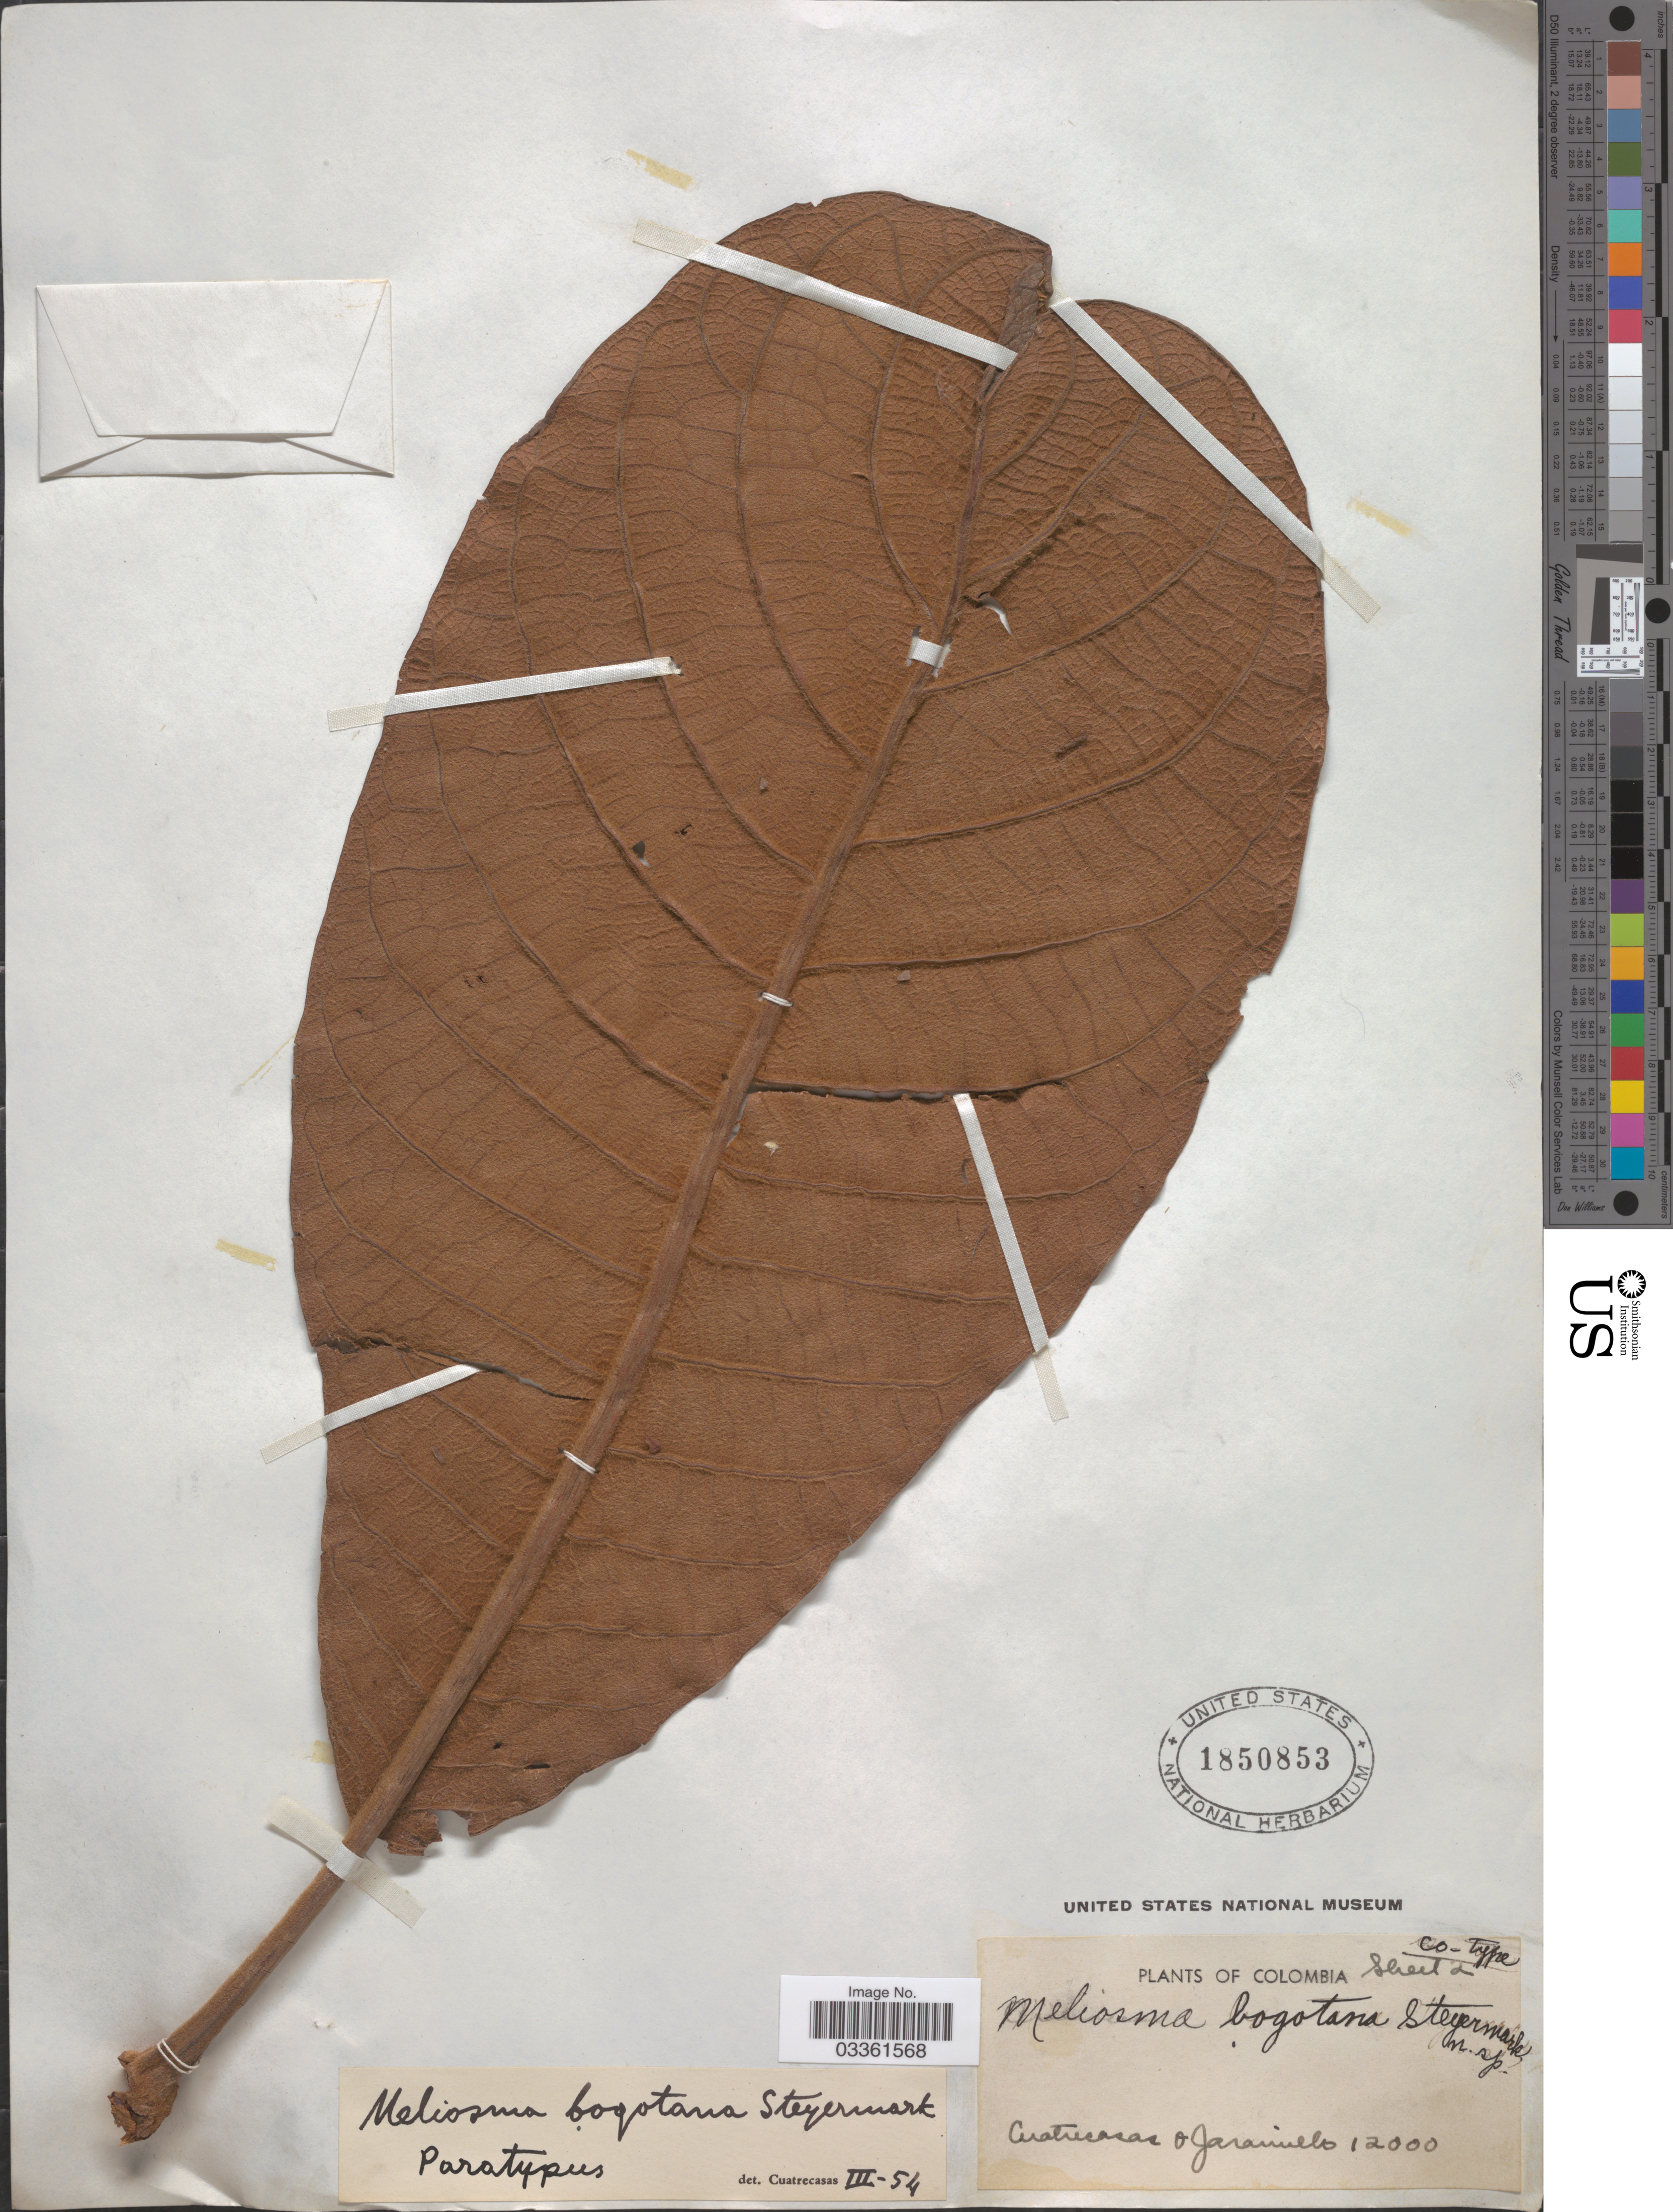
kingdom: Plantae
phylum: Tracheophyta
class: Magnoliopsida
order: Proteales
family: Sabiaceae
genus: Meliosma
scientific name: Meliosma bogotana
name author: Steyerm.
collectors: Cuatrecasas & Jaramillo, --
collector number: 12000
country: Colombia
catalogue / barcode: US 1850853